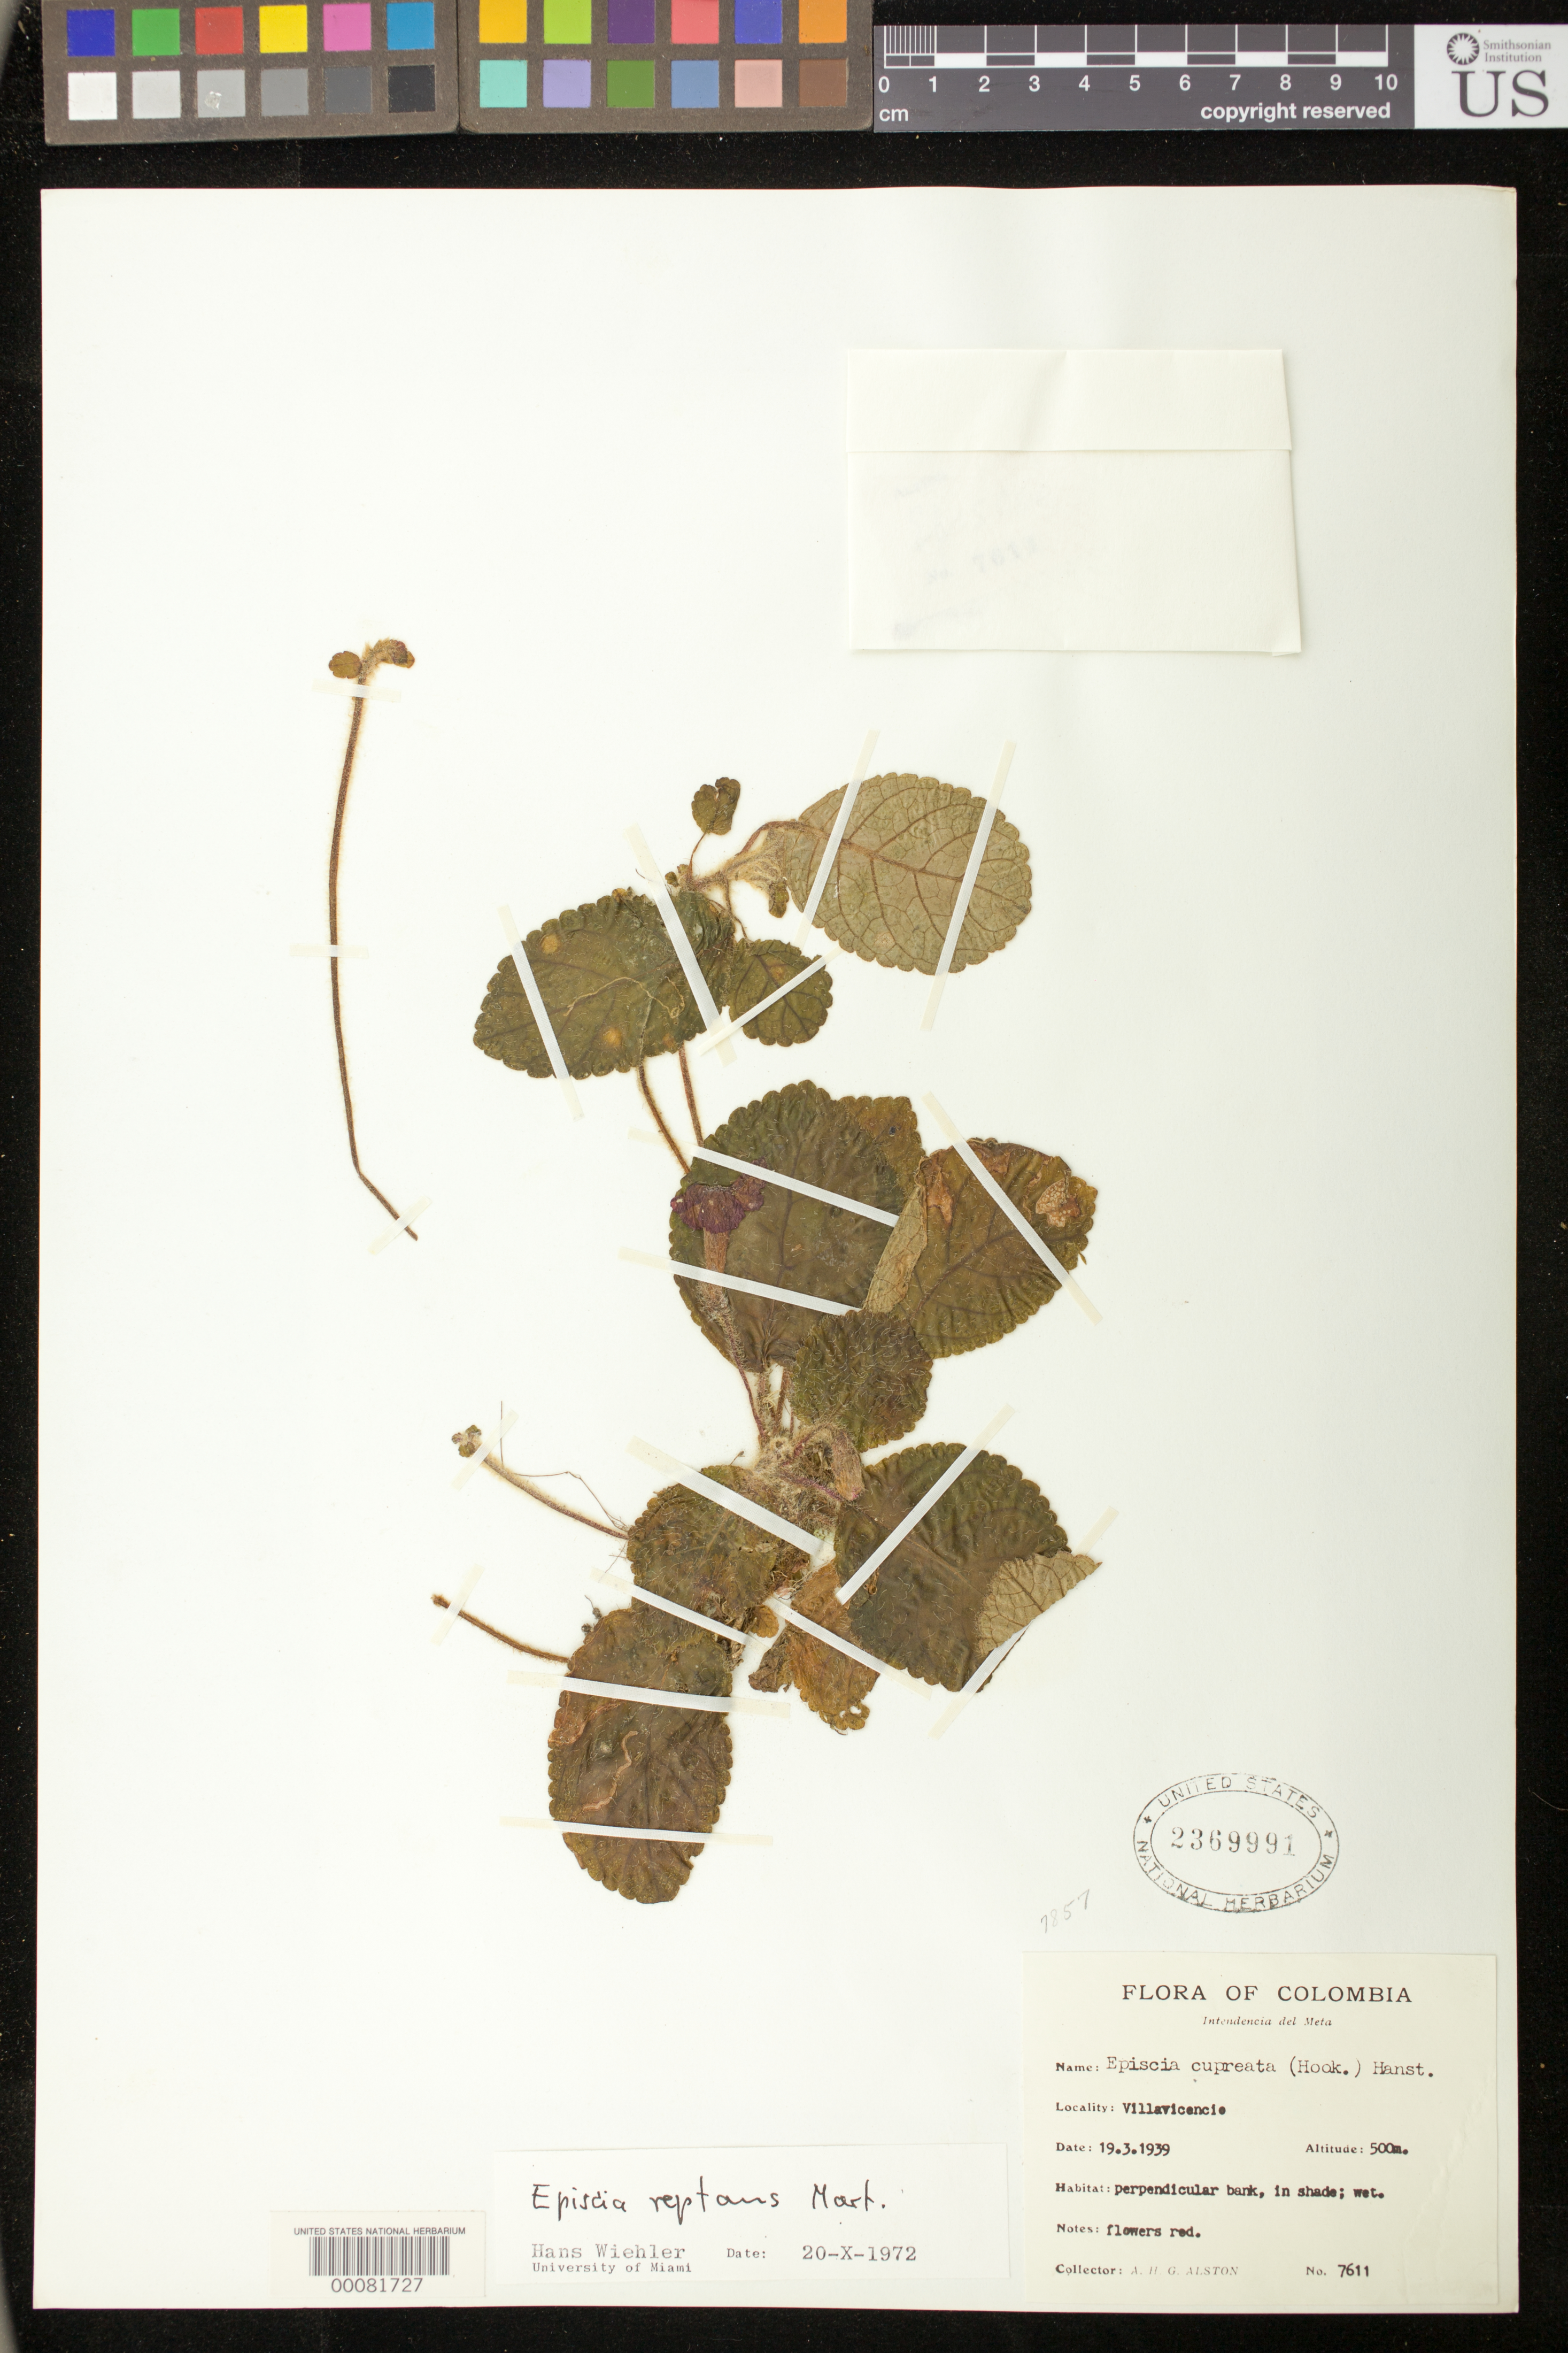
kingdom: Plantae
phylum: Tracheophyta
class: Magnoliopsida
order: Lamiales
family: Gesneriaceae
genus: Episcia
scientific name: Episcia reptans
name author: Mart.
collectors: A. H. Alston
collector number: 7611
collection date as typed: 19 Mar 1939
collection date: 1939-03-19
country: Colombia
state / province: Meta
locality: Villavicencio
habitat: Perpendicular bank, in shade, wet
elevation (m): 500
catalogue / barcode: US 2369991